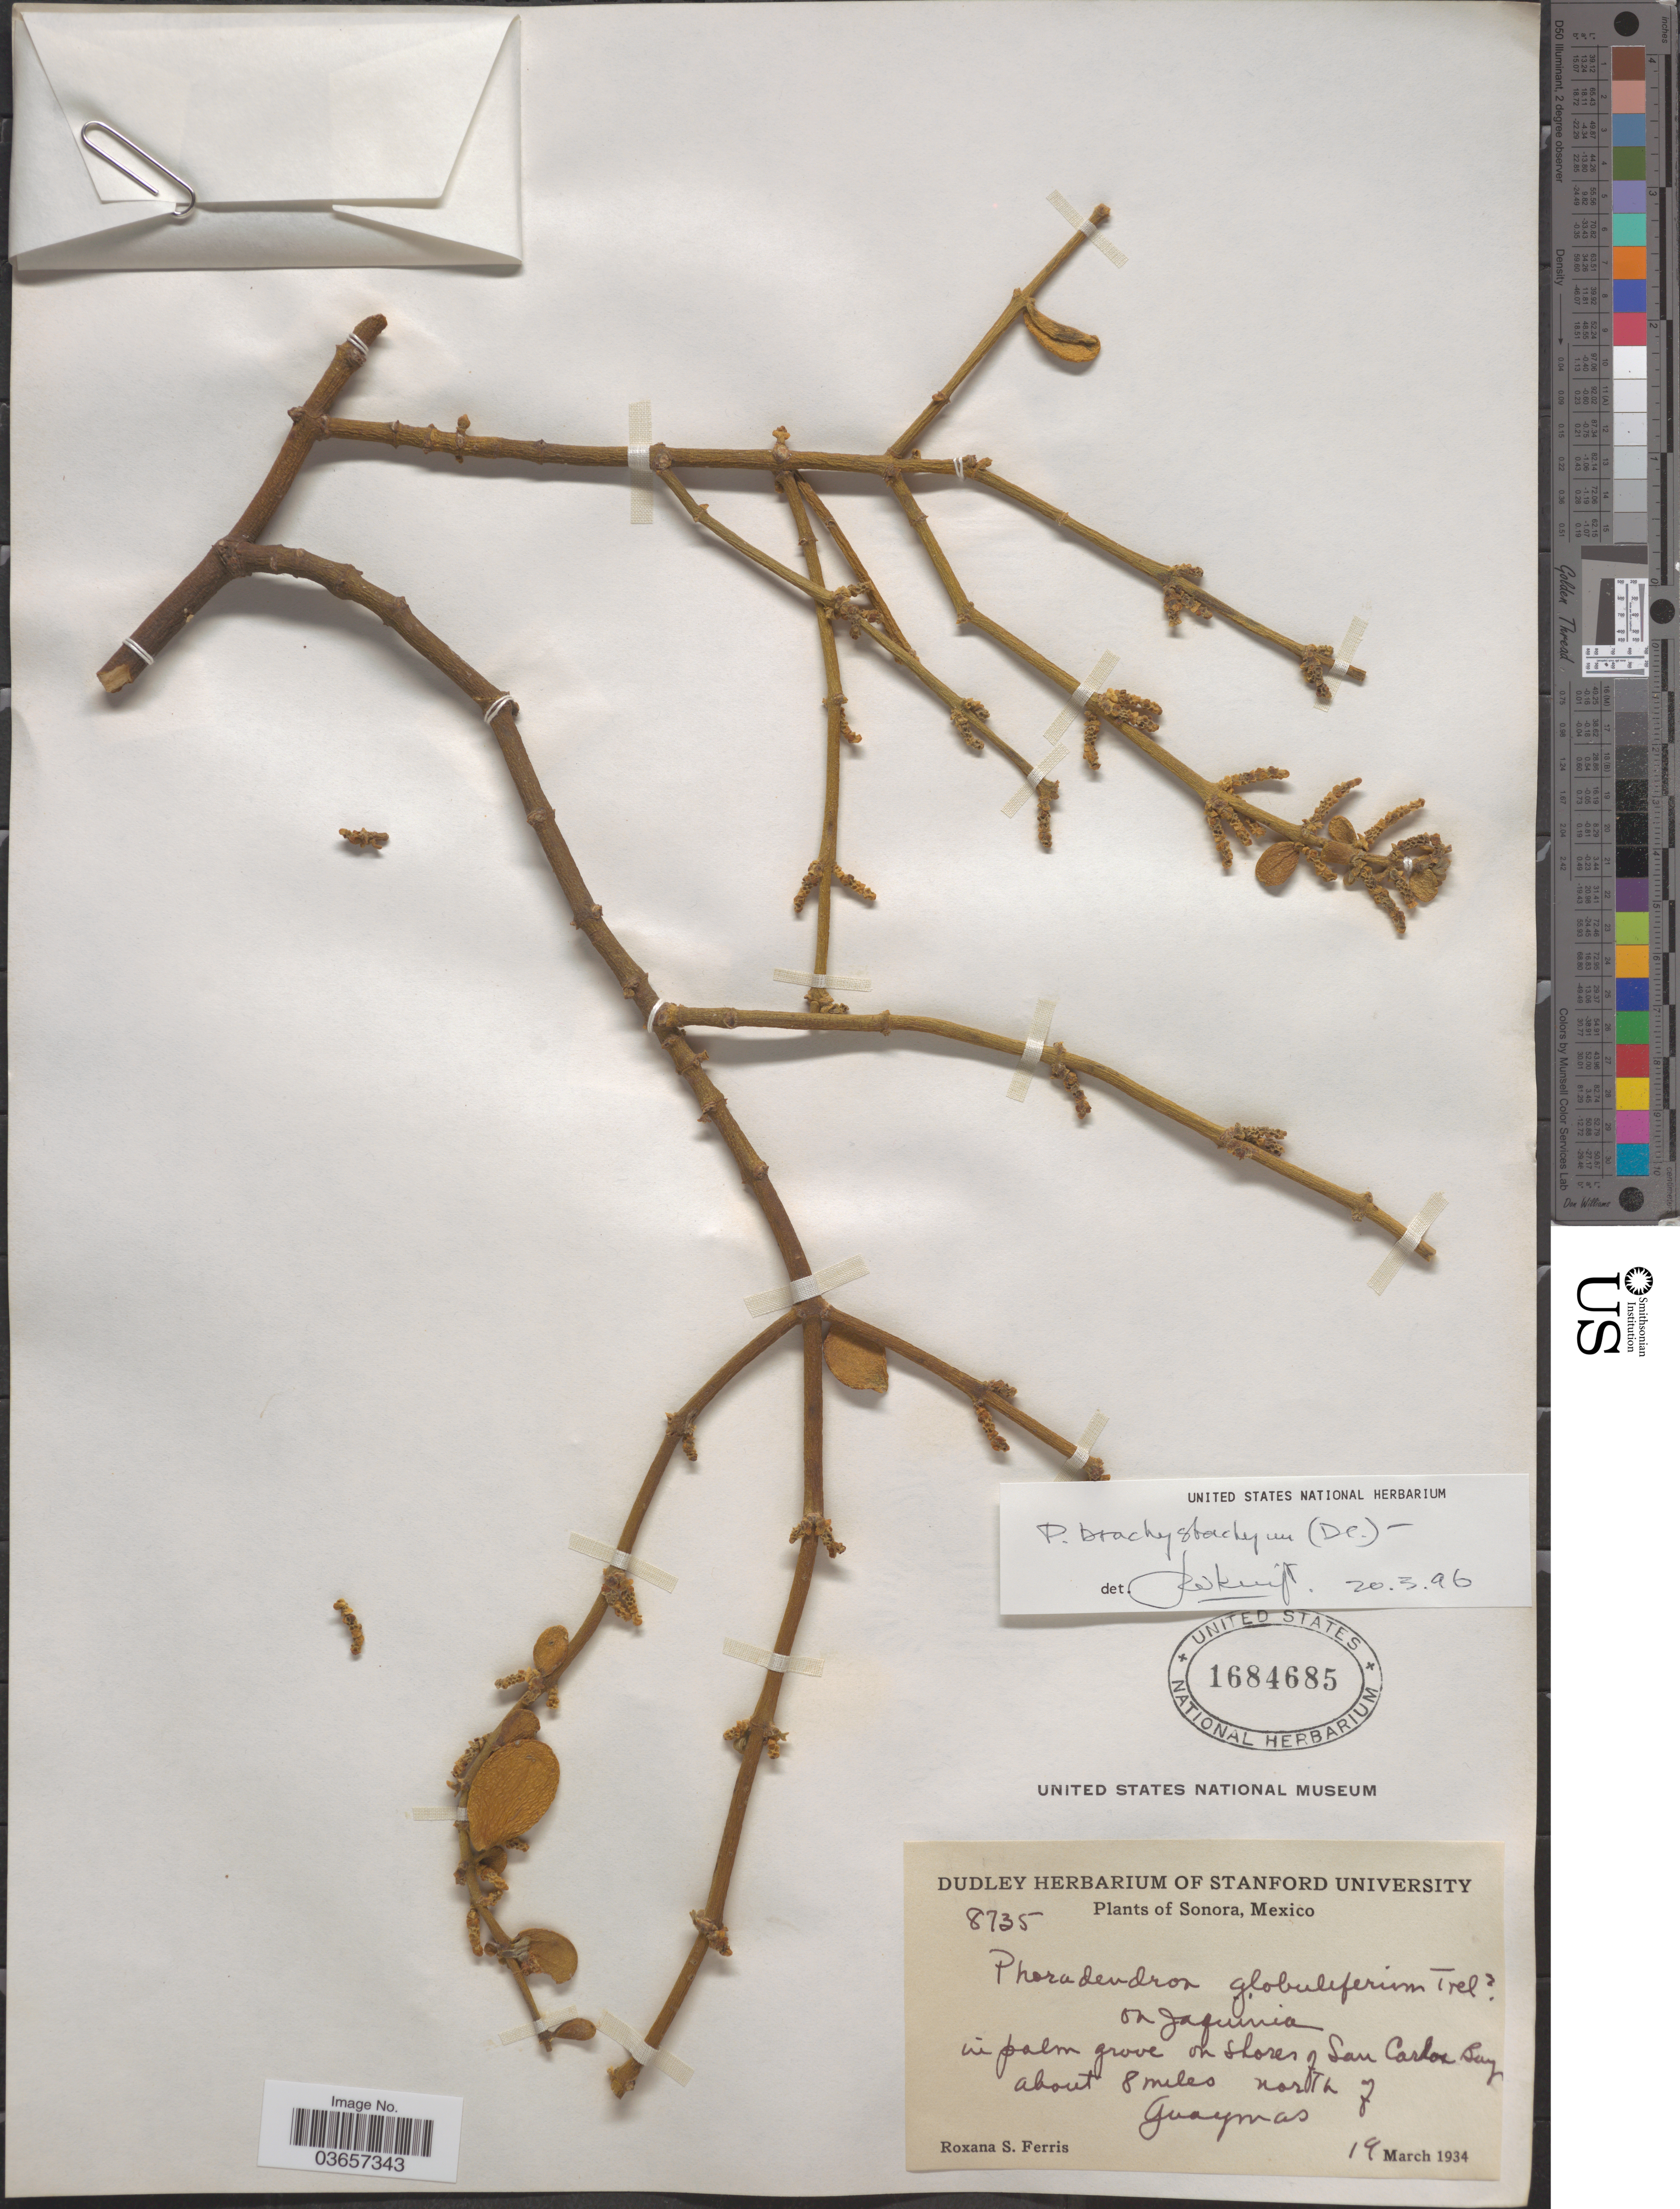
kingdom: Plantae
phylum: Tracheophyta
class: Magnoliopsida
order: Santalales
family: Viscaceae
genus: Phoradendron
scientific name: Phoradendron brachystachyum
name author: (DC.) Oliv.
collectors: R. S. Ferris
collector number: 8735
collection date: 1934-03-19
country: Mexico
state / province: Sonora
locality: In palm grove on shores of San Carlos Bay. About 8 miles north of Guaymas.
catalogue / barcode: US 1684685